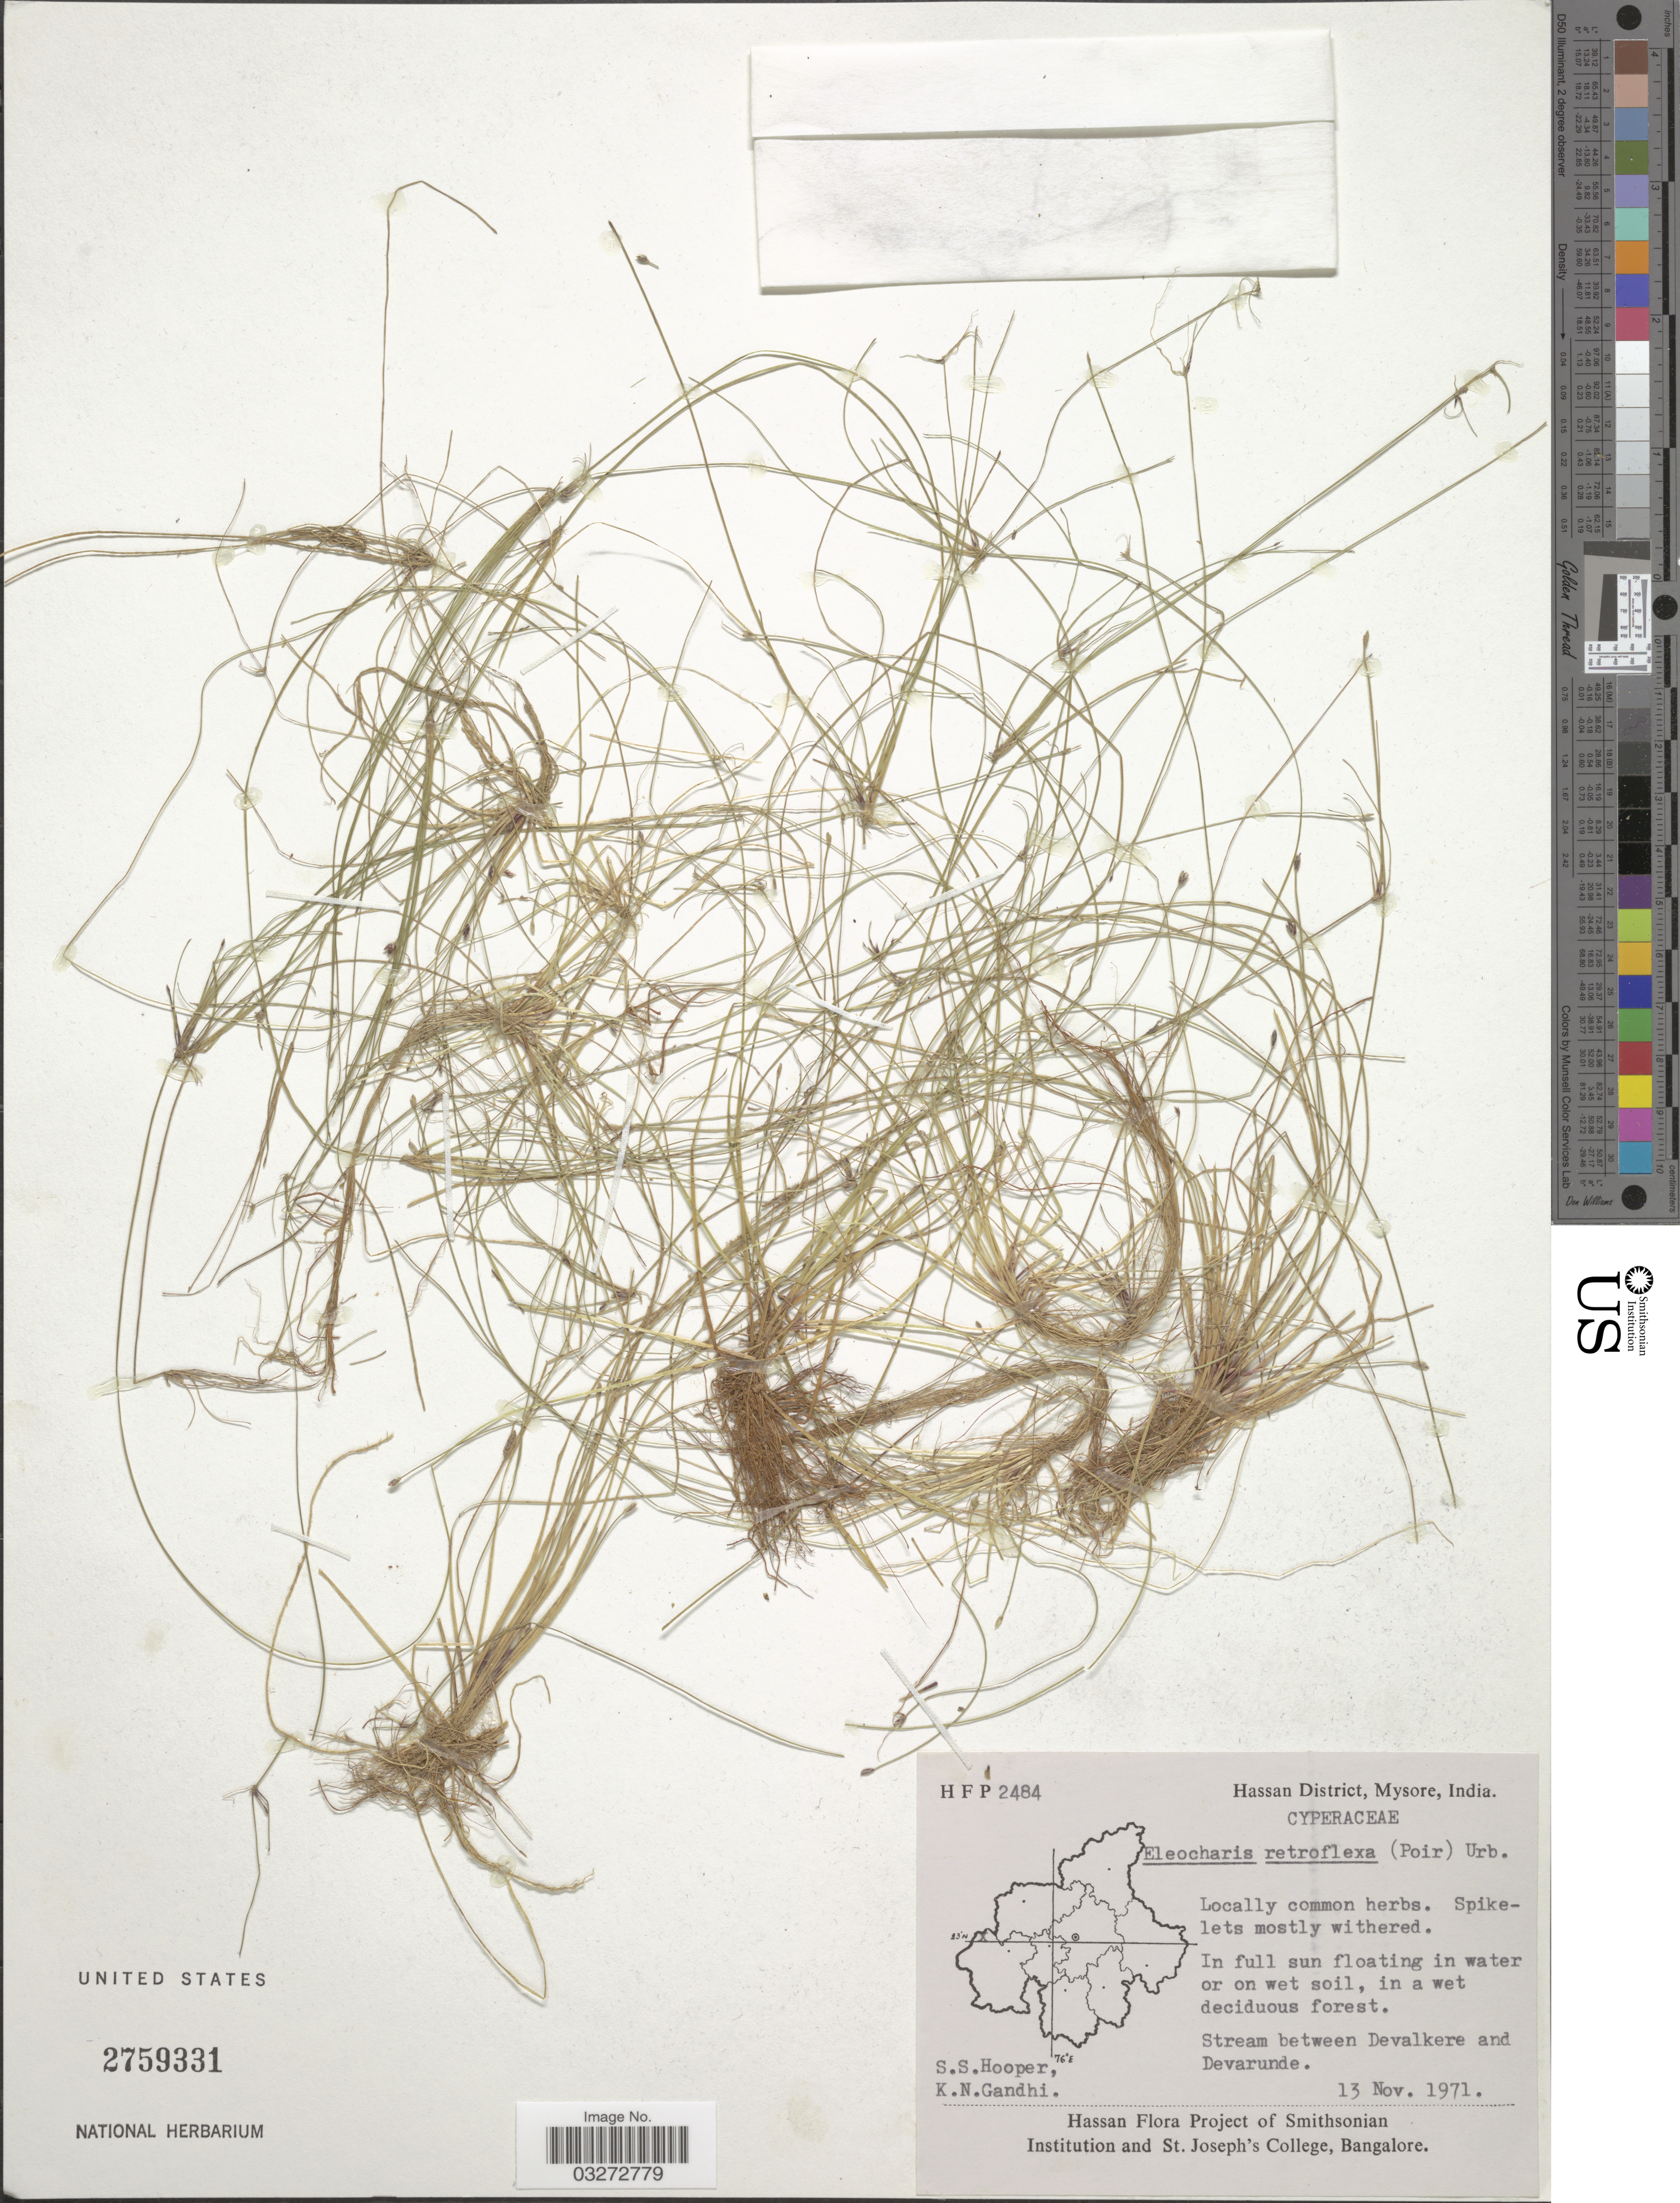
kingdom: Plantae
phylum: Tracheophyta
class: Liliopsida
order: Poales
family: Cyperaceae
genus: Eleocharis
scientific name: Eleocharis retroflexa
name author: (Poir.) Urb.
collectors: S. S. Hooper & K. N. Gandhi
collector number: H F P 2484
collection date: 1971-11-13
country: India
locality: Hassan District, Mysore. Stream between Devalkere and Devarunde.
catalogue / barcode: US 2759331